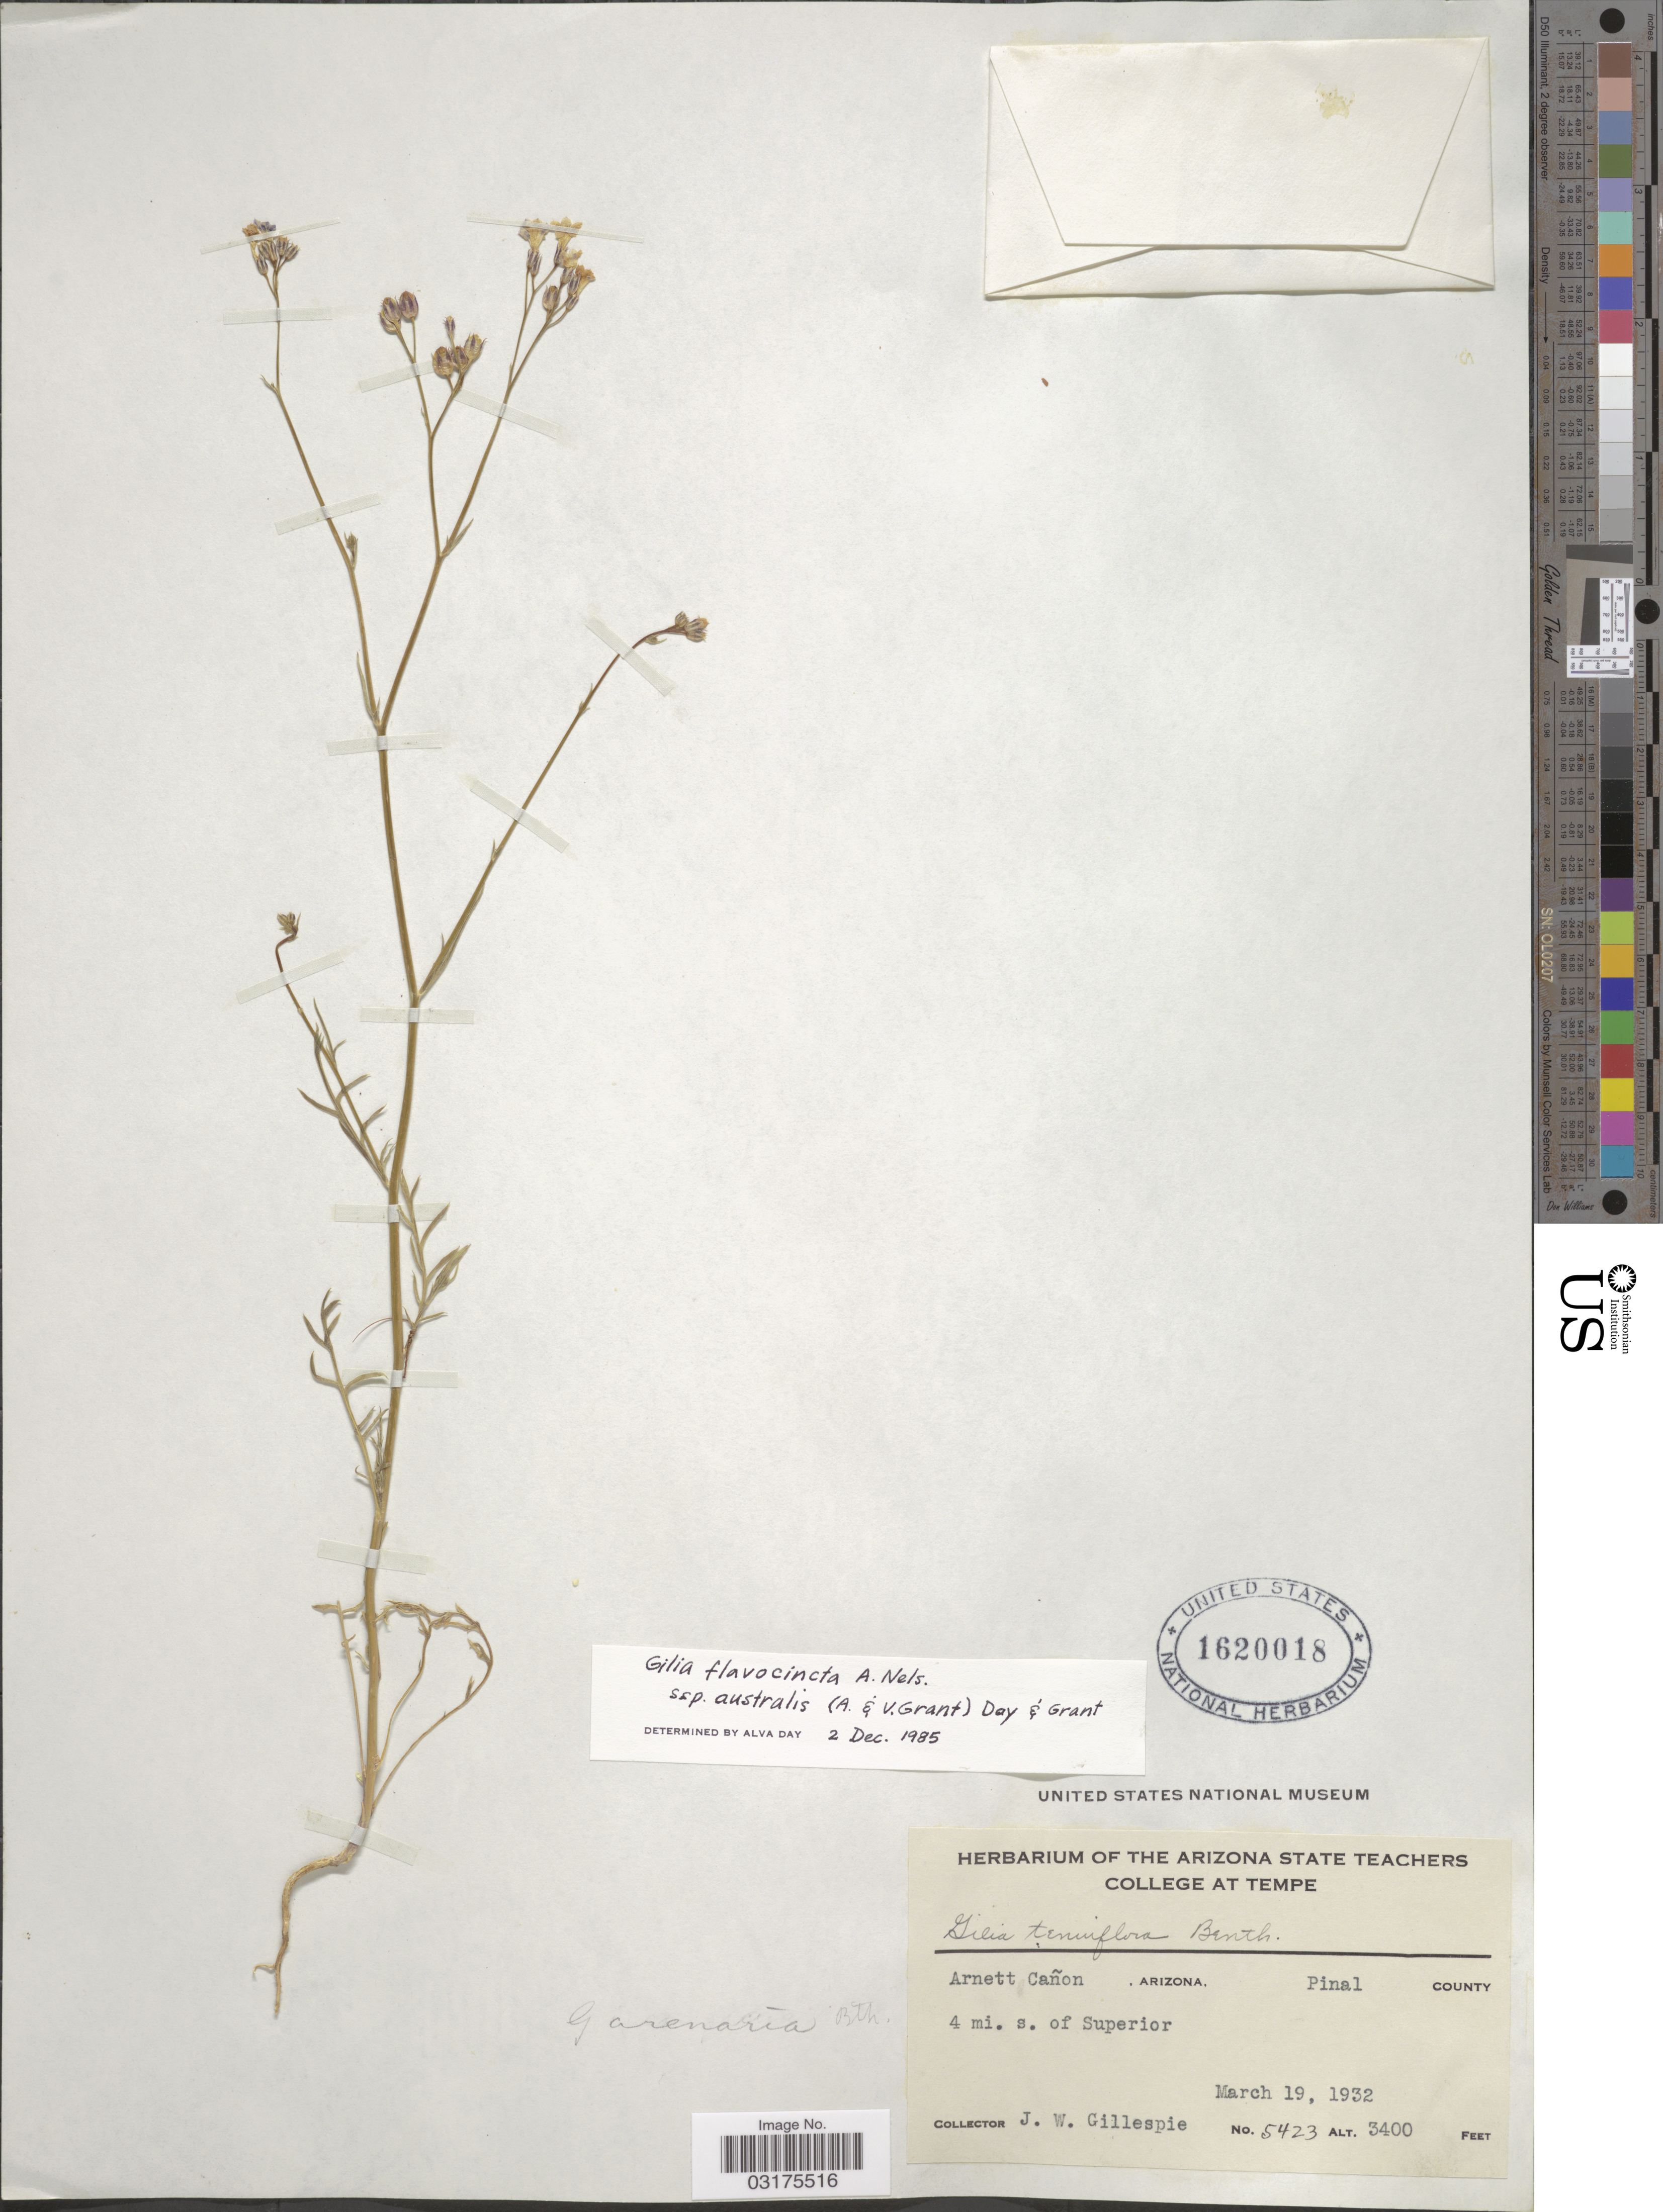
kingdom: Plantae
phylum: Tracheophyta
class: Magnoliopsida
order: Ericales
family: Polemoniaceae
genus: Gilia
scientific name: Gilia flavocincta subsp. australis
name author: A. Nelson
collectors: J. W. Gillespie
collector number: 5423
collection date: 1932-03-19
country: United States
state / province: Arizona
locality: Arnett Cañon, Arizona, Pinal County, 4 mi. s. of Superior.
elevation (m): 1036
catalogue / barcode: US 1620018